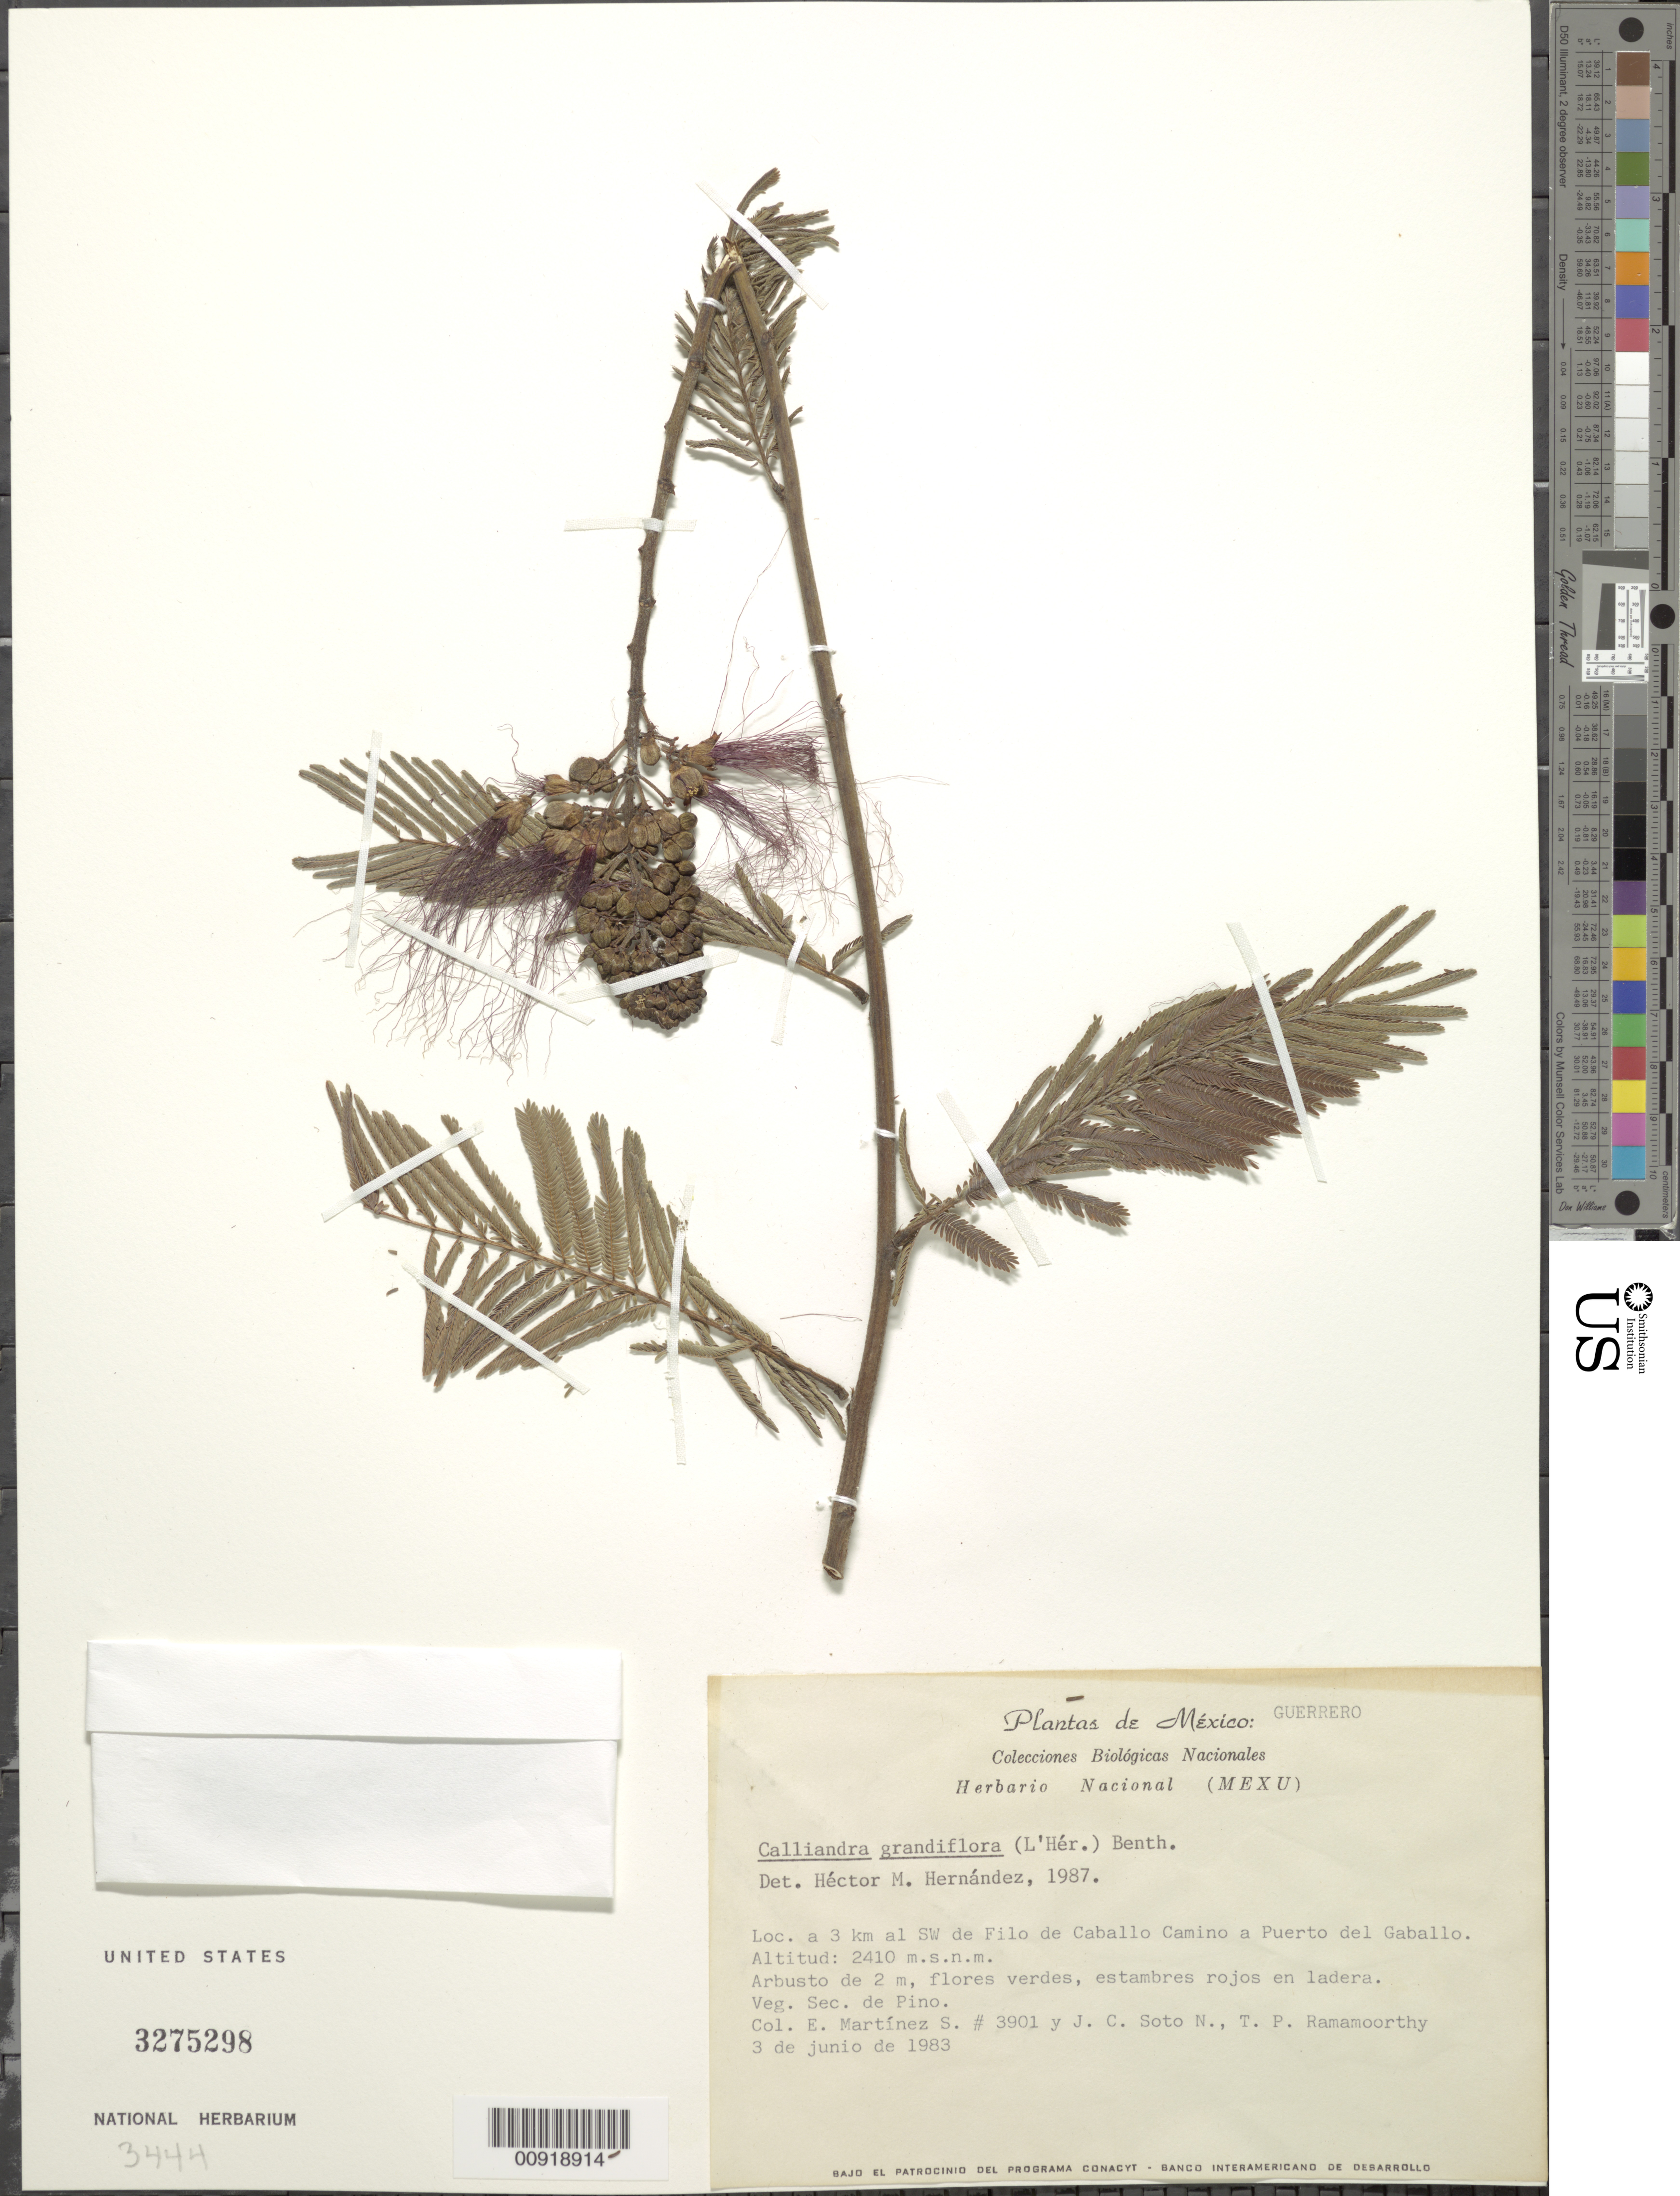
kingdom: Plantae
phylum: Tracheophyta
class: Magnoliopsida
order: Fabales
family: Fabaceae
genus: Calliandra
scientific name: Calliandra grandiflora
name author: (L'Hér.) Benth.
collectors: E. M. Martínez S., J. Soto & T. P. Ramamoorthy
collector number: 3901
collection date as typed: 03 Jun 1983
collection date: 1983-06-03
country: Mexico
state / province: Guerrero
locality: A 3 km. al SW de Filo de Caballo camino a Puerto del Gaballo.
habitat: En ladera. Veg. Sec. de Pino.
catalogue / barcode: US 3275298